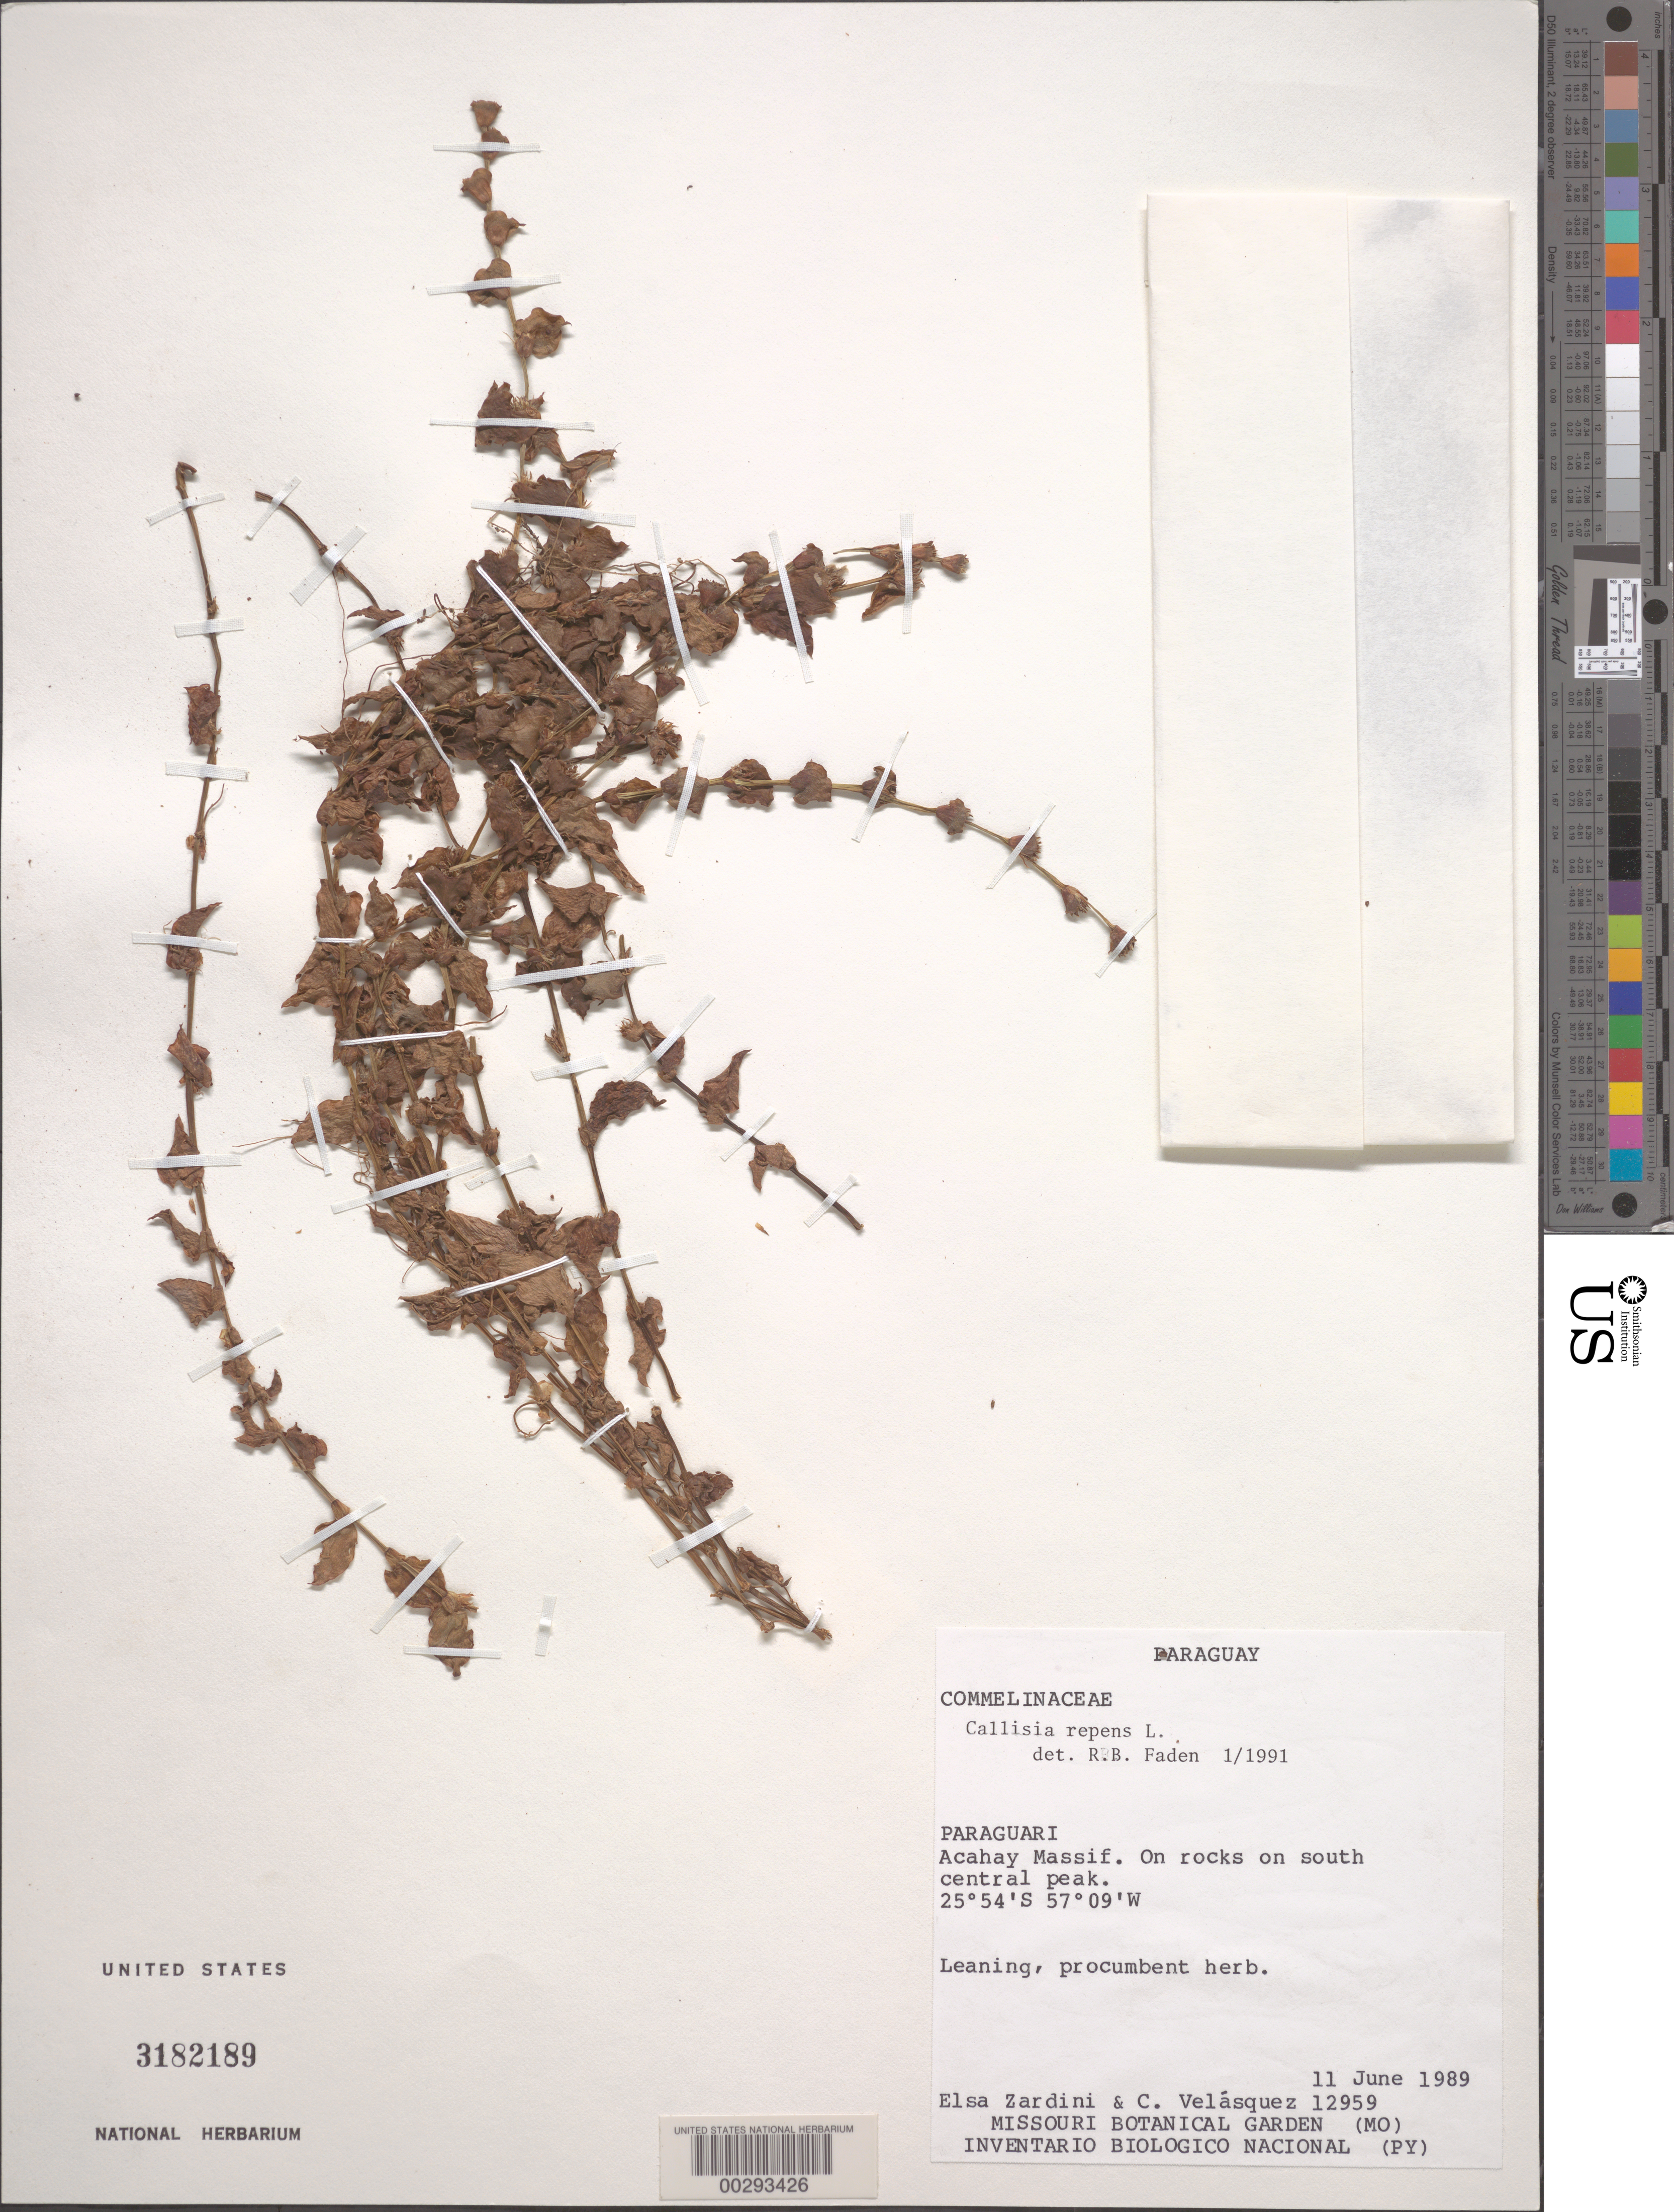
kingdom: Plantae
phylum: Tracheophyta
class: Liliopsida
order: Commelinales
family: Commelinaceae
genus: Callisia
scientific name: Callisia repens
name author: (Jacq.) L.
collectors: E. M. Zardini & C. Velasquez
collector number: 12959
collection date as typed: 11 Jun 1989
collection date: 1989-06-11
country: Paraguay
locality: Acahay missif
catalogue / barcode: US 3182189